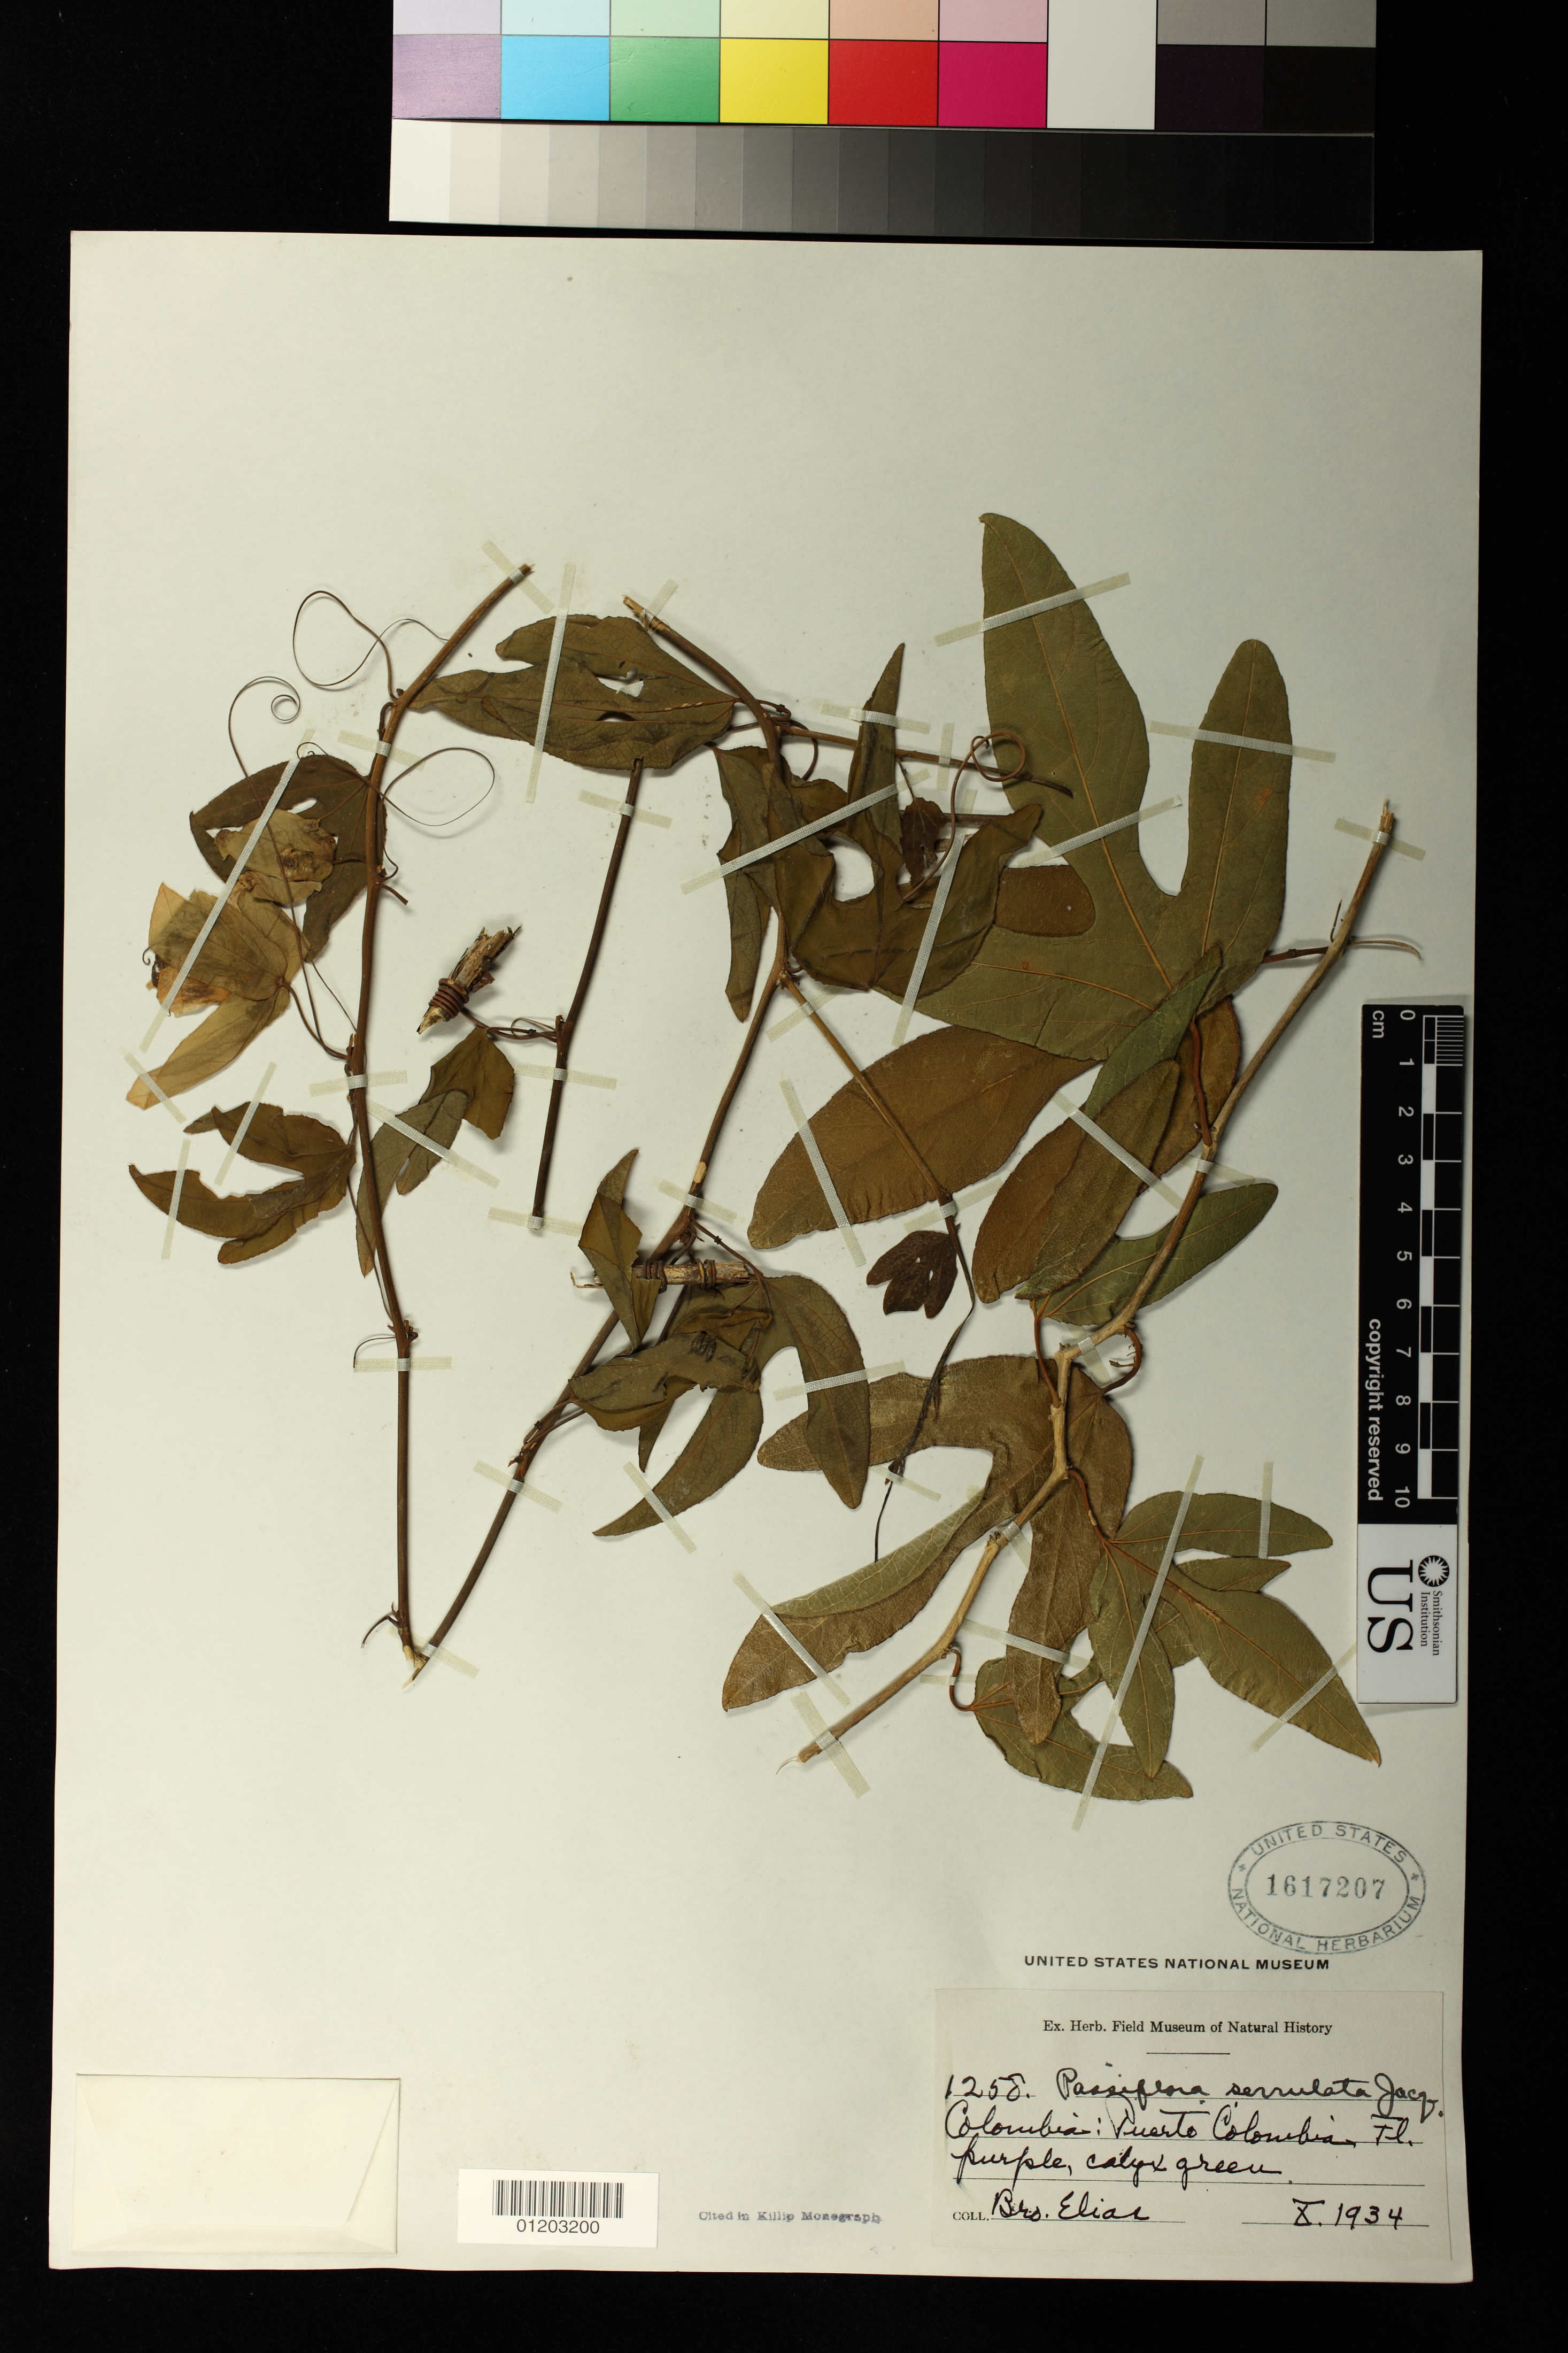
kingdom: Plantae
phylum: Tracheophyta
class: Magnoliopsida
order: Malpighiales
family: Passifloraceae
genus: Passiflora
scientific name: Passiflora serrulata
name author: Jacq.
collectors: Bro. Elias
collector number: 1258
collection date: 1934-10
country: Colombia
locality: Puerto Colombia Fl.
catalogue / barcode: US 1617207